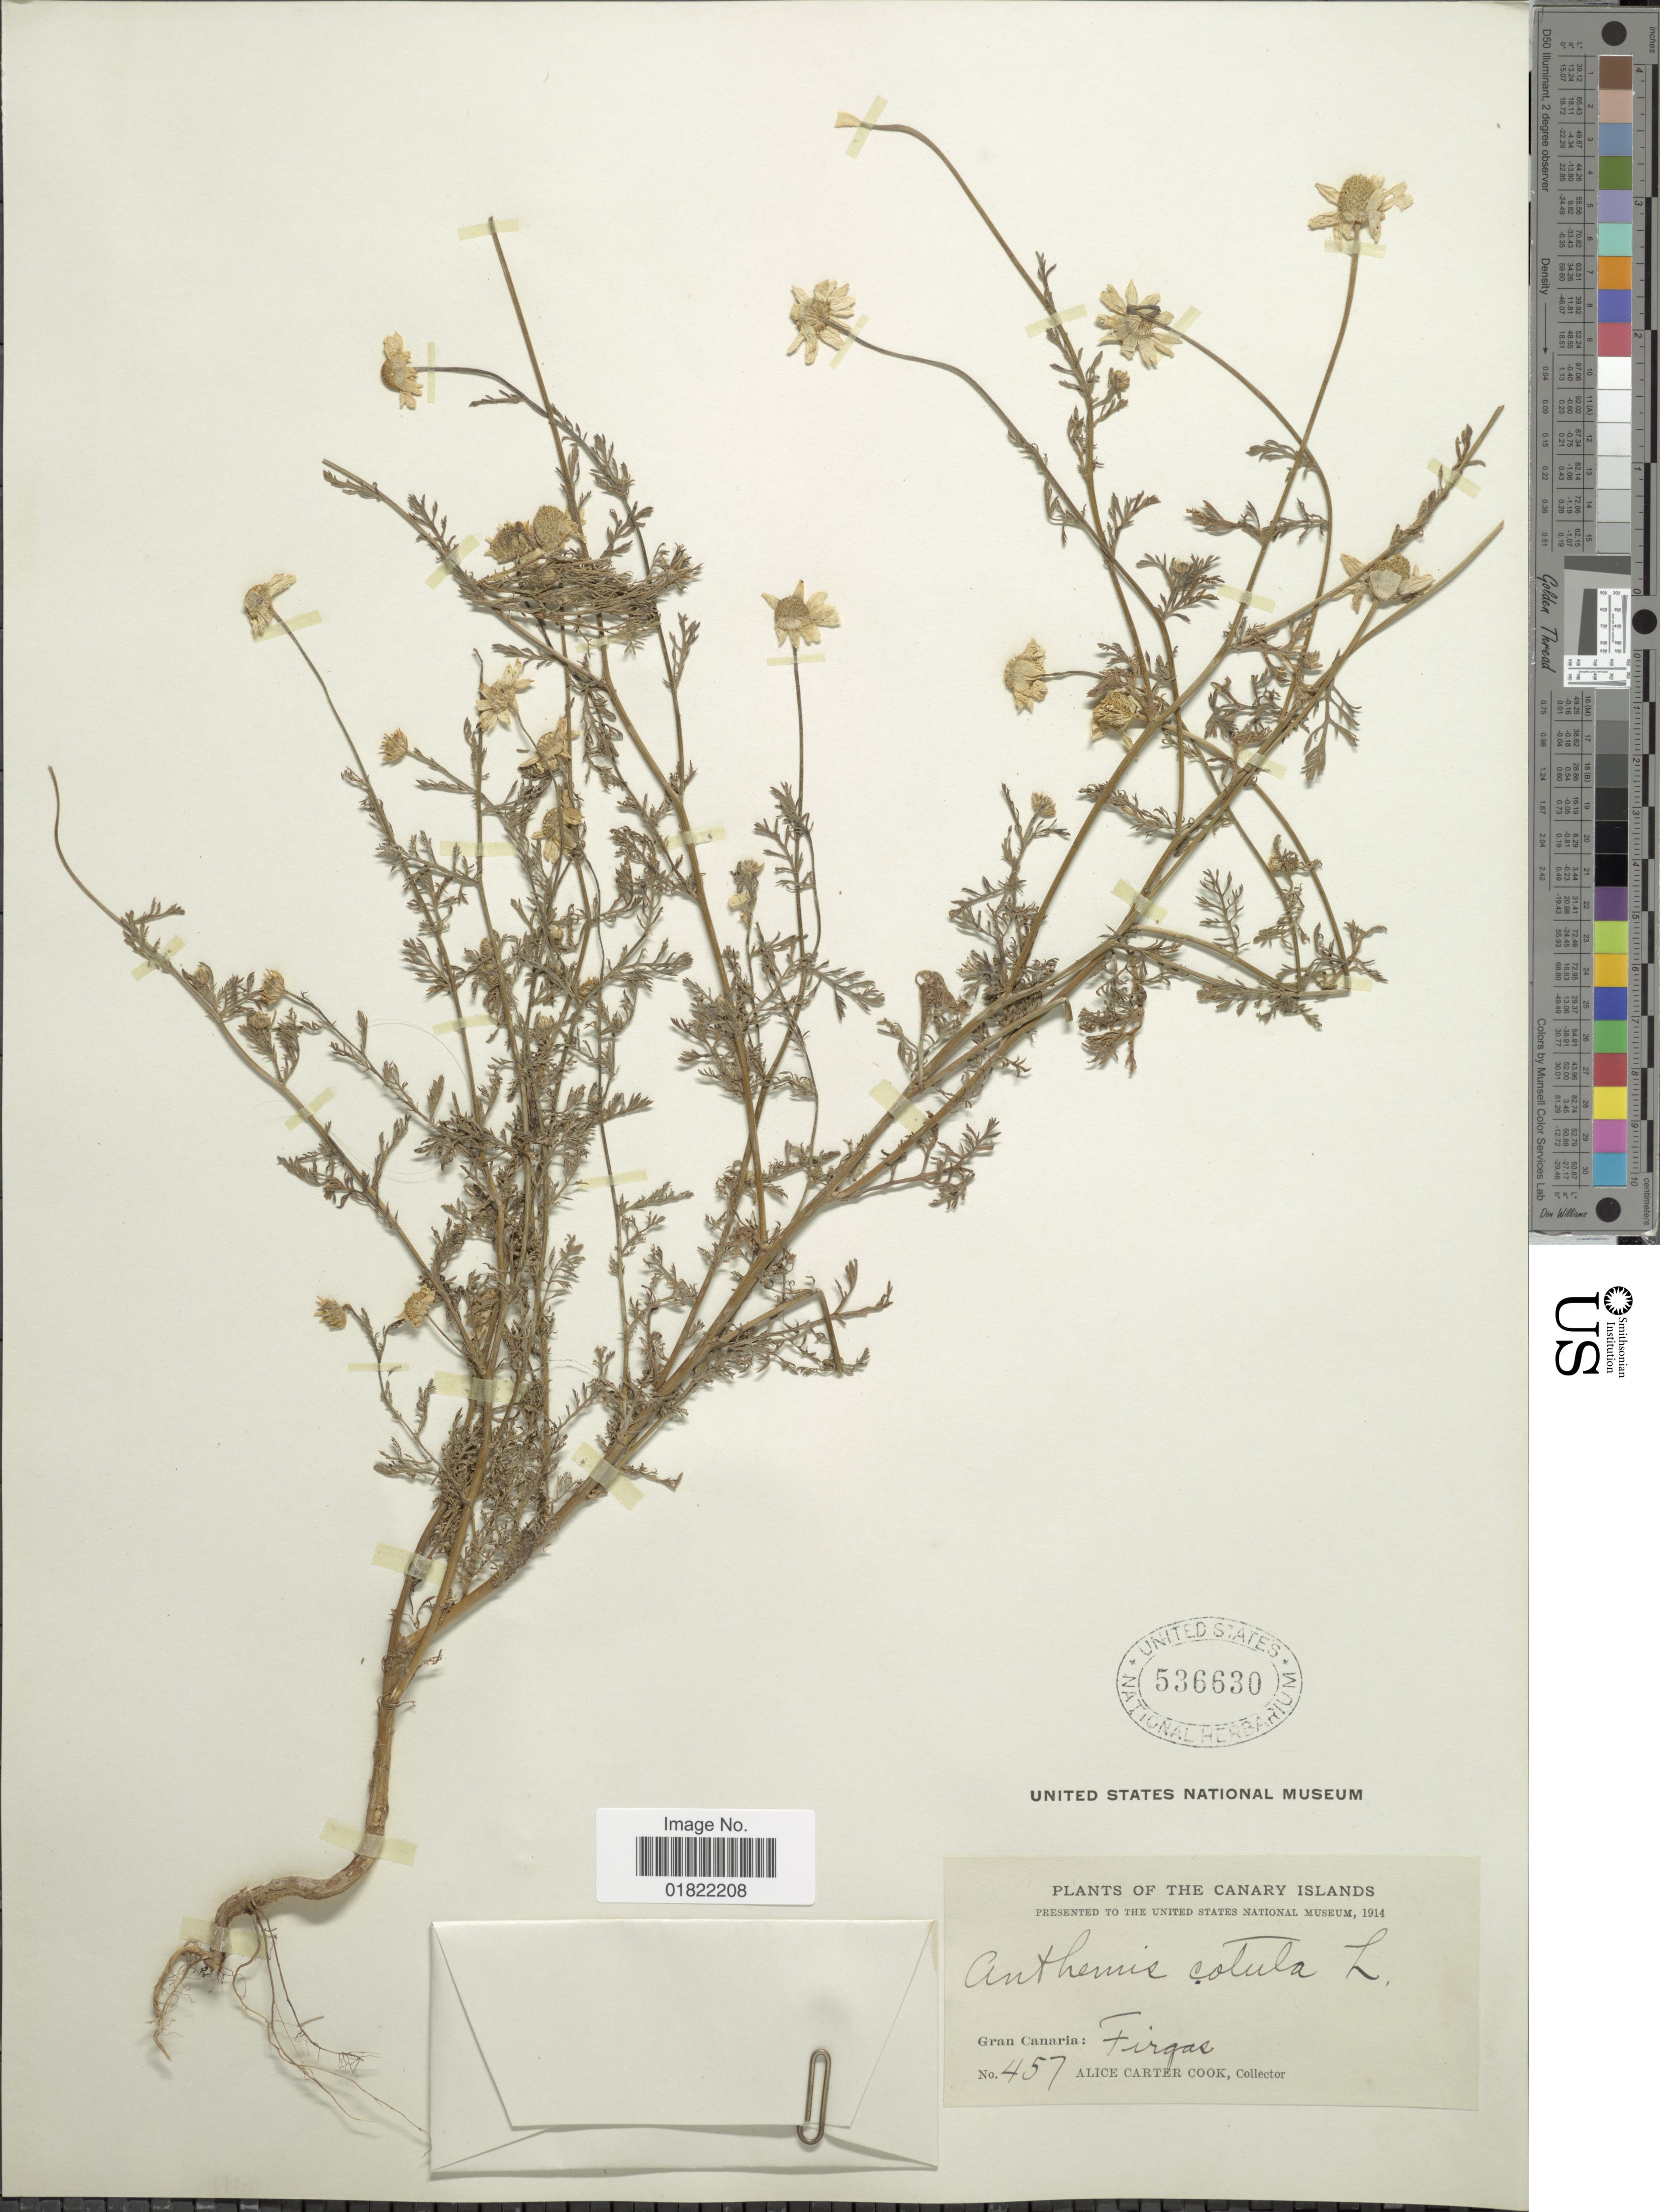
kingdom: Plantae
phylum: Tracheophyta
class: Magnoliopsida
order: Asterales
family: Asteraceae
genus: Anthemis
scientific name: Anthemis cotula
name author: L.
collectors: Alice C. Cook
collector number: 457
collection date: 1914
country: Spain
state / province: Canarias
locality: The Canary Islands, Gran Canaria: Firgas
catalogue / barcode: US 536630